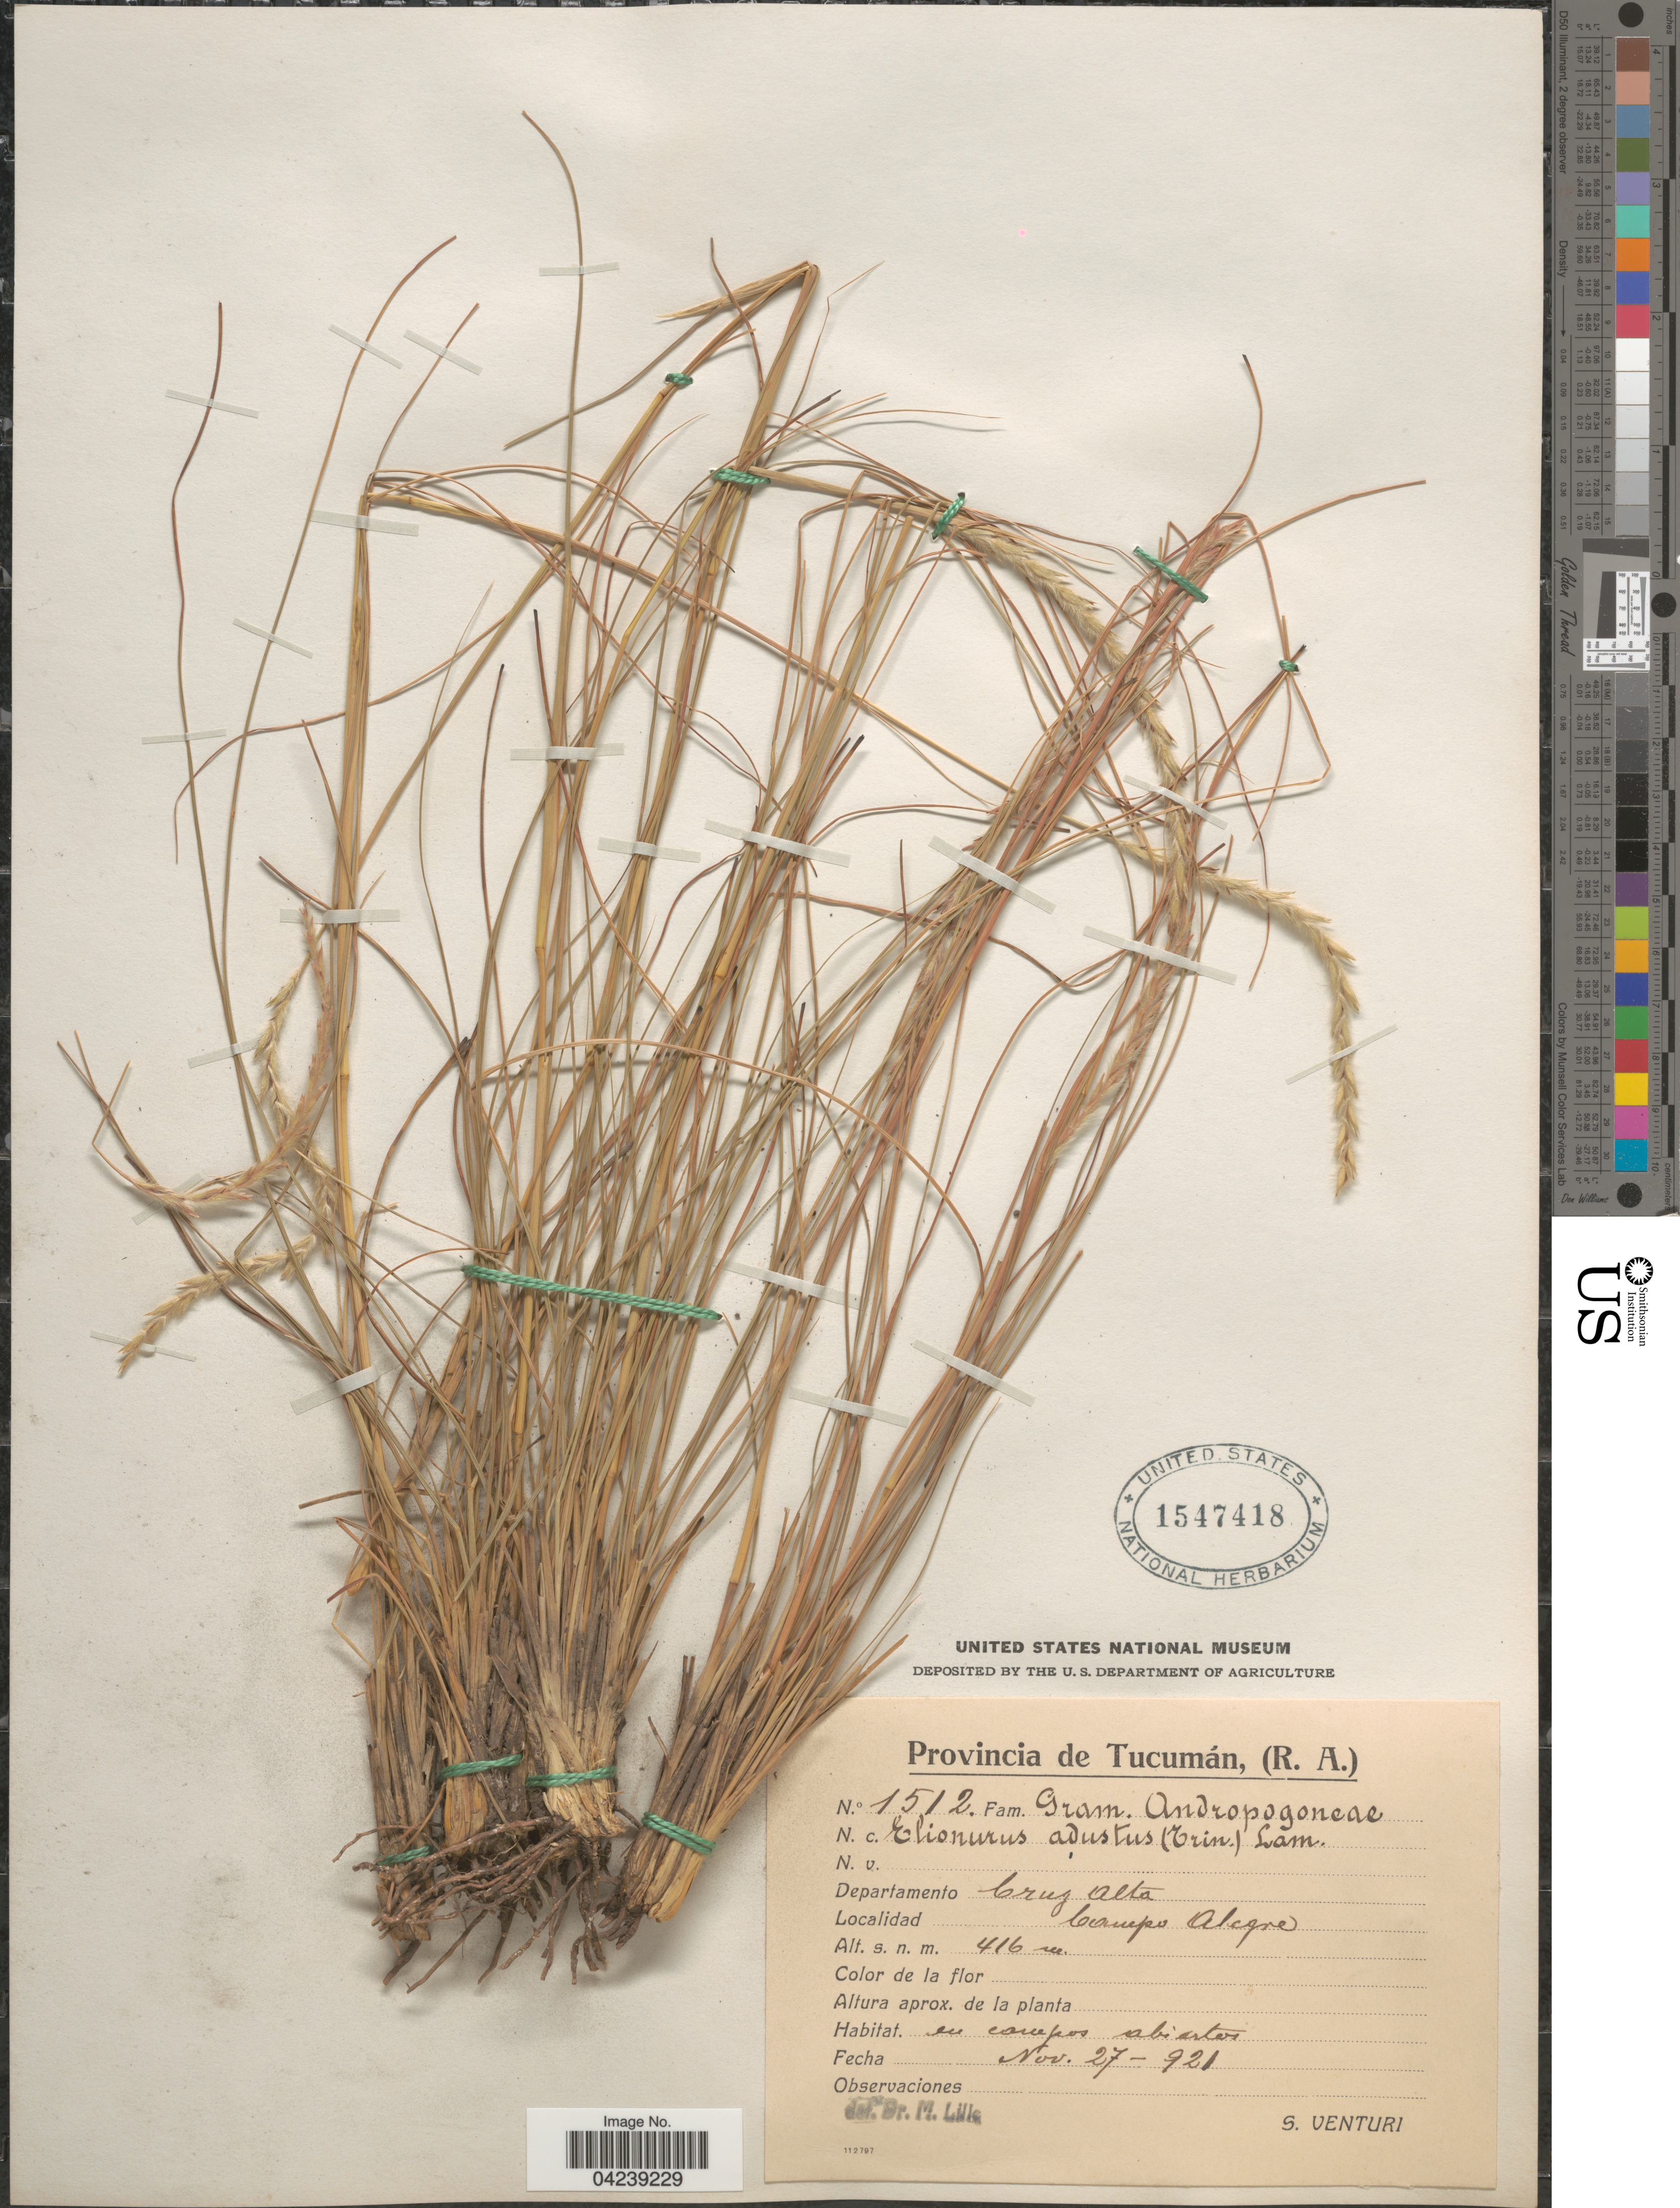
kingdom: Plantae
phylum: Tracheophyta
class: Liliopsida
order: Poales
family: Poaceae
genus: Elionurus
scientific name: Elionurus muticus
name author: (Spreng.) Kuntze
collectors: S. Venturi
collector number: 1512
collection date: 1921-11-27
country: Argentina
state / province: Tucuman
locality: Departamento Cruz Alta. Campo Alegre.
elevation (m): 416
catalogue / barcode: US 1547418